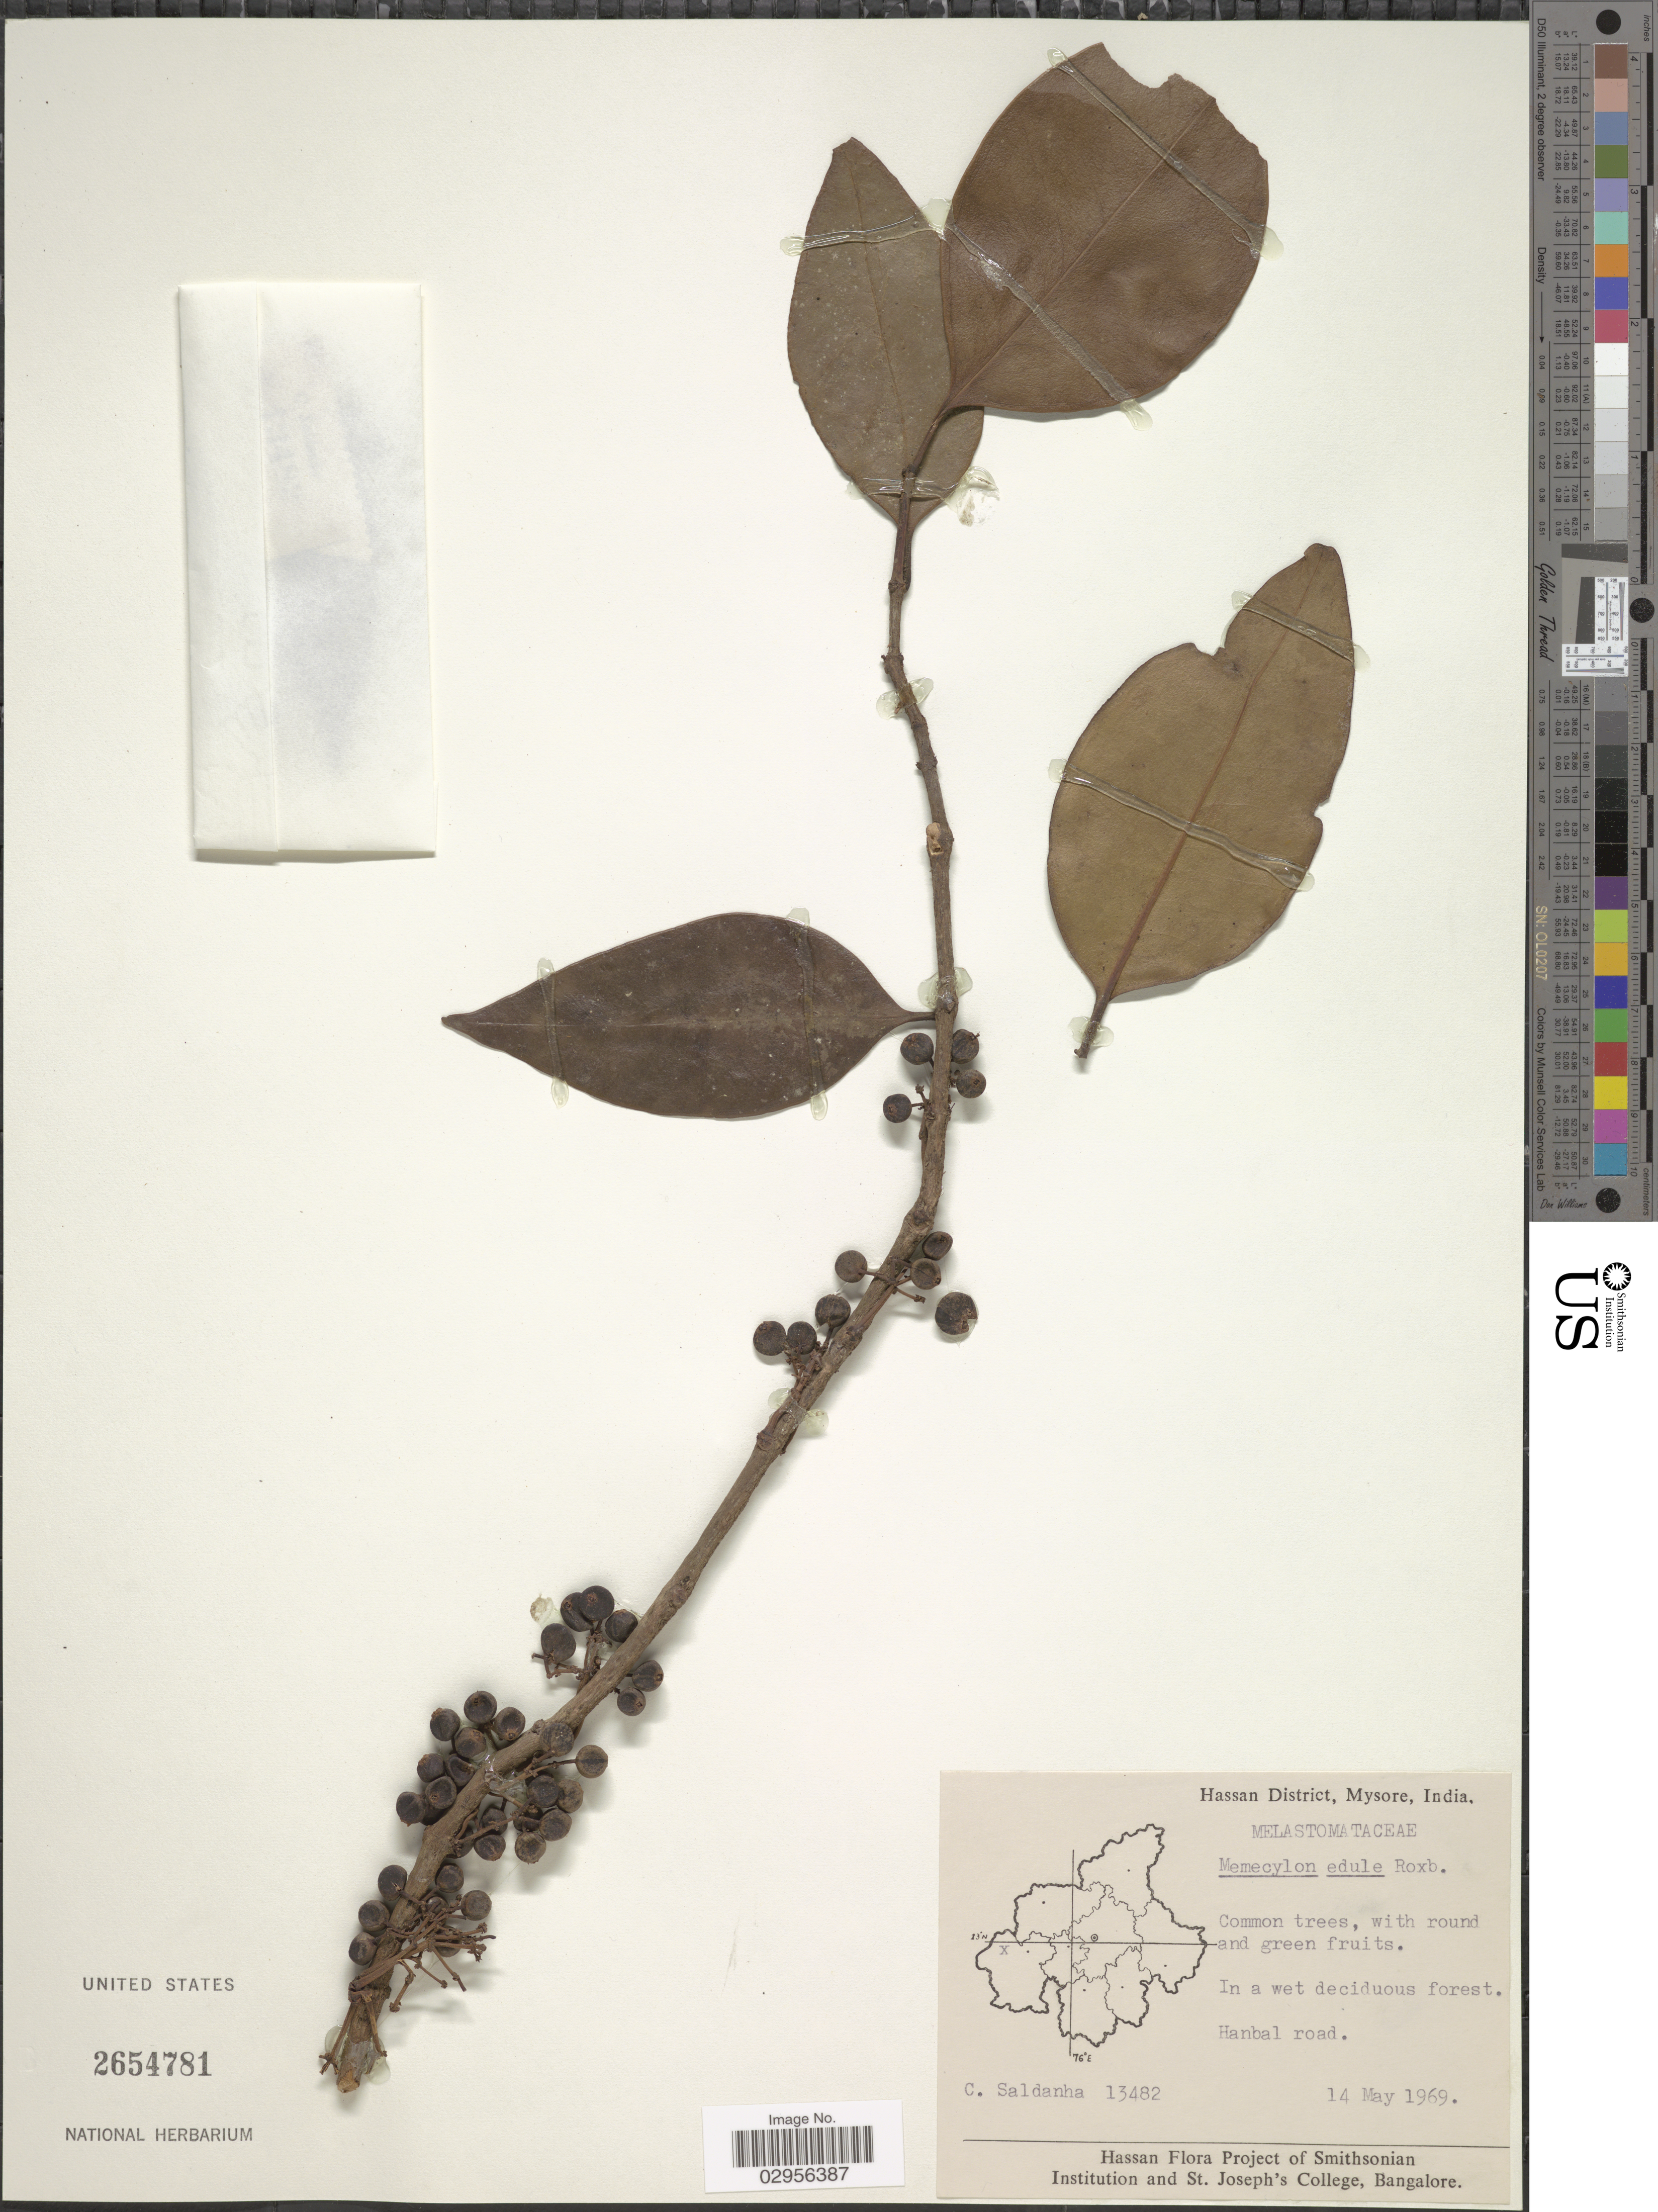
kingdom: Plantae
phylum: Tracheophyta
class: Magnoliopsida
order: Myrtales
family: Melastomataceae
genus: Memecylon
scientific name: Memecylon edule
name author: Roxb.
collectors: C. Saldanha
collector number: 13482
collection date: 1969-05-14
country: India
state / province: Karnataka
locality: Hassan District, Mysore. Hanbal road.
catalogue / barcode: US 2654781